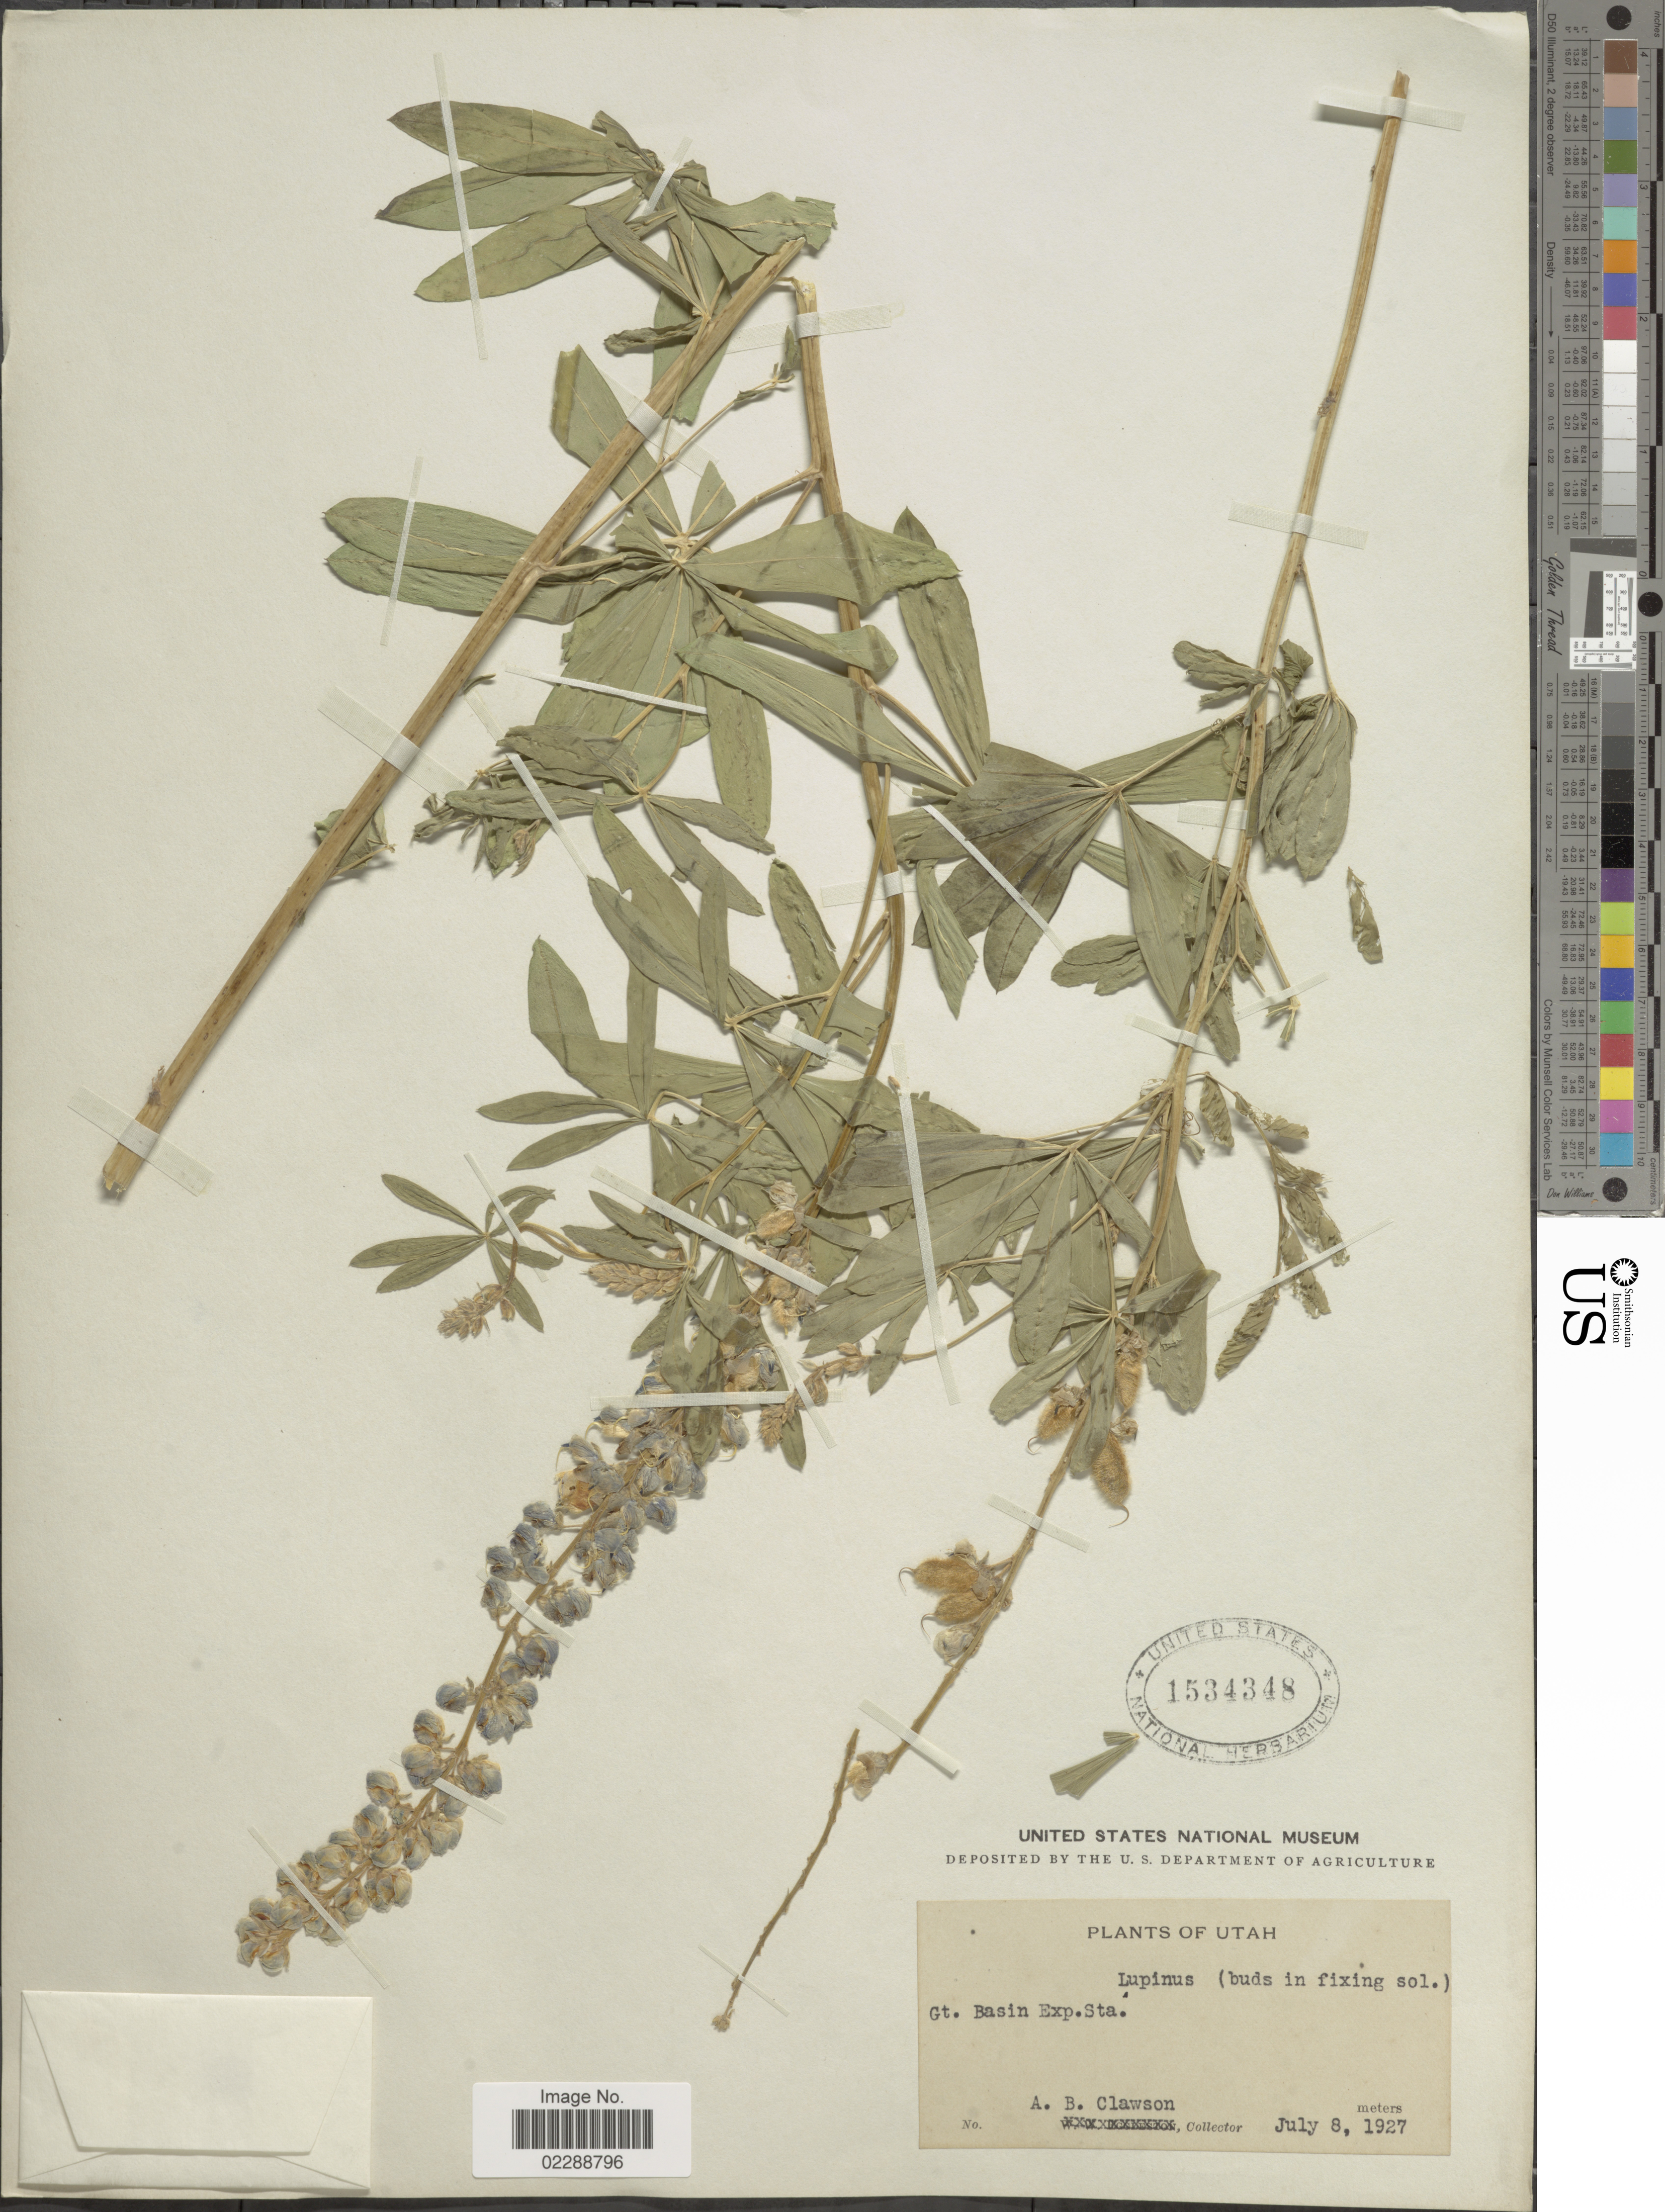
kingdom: Plantae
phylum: Tracheophyta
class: Magnoliopsida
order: Fabales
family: Fabaceae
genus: Lupinus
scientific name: Lupinus sp.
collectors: A. Clawson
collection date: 1927-07-08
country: United States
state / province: Utah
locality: Gt. Basin Exp. Sta.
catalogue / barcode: US 1534348